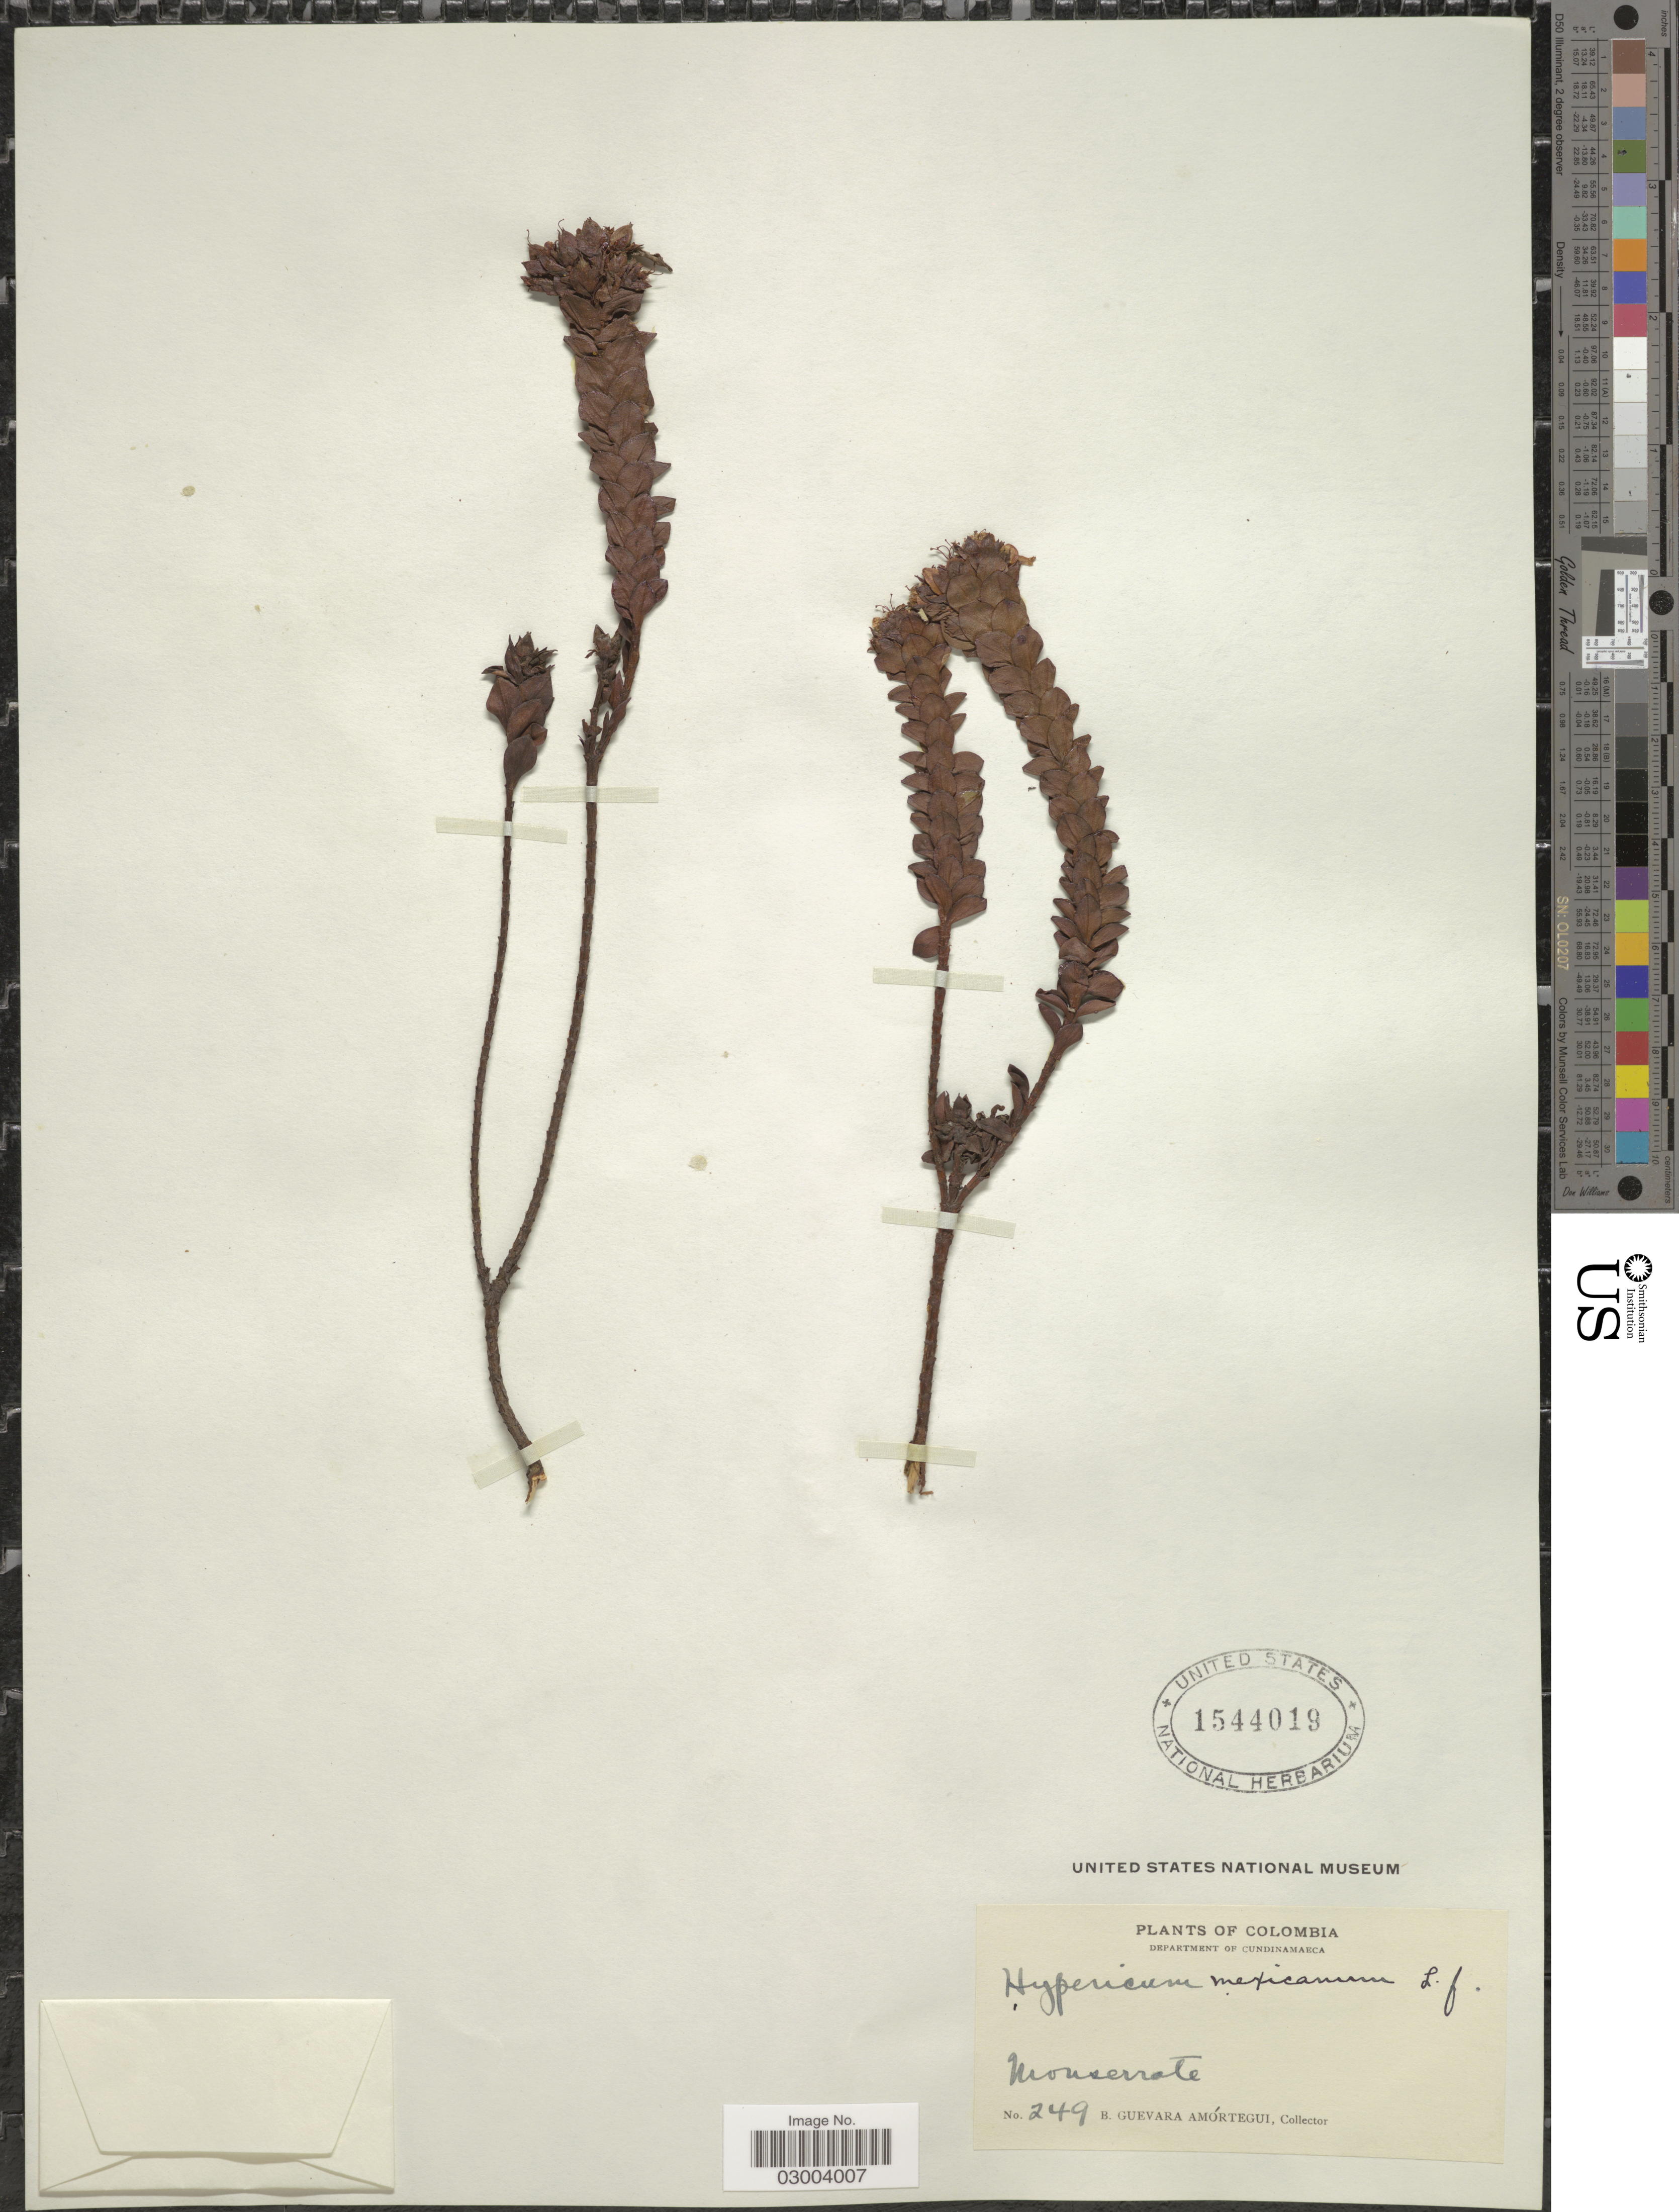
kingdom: Plantae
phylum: Tracheophyta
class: Magnoliopsida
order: Malpighiales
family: Hypericaceae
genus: Hypericum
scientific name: Hypericum mexicanum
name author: L.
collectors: B. Guevara Amortegui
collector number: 249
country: Colombia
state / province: Cundinamarca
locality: Department of Cundinamarca, Monserrate.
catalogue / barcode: US 1544019